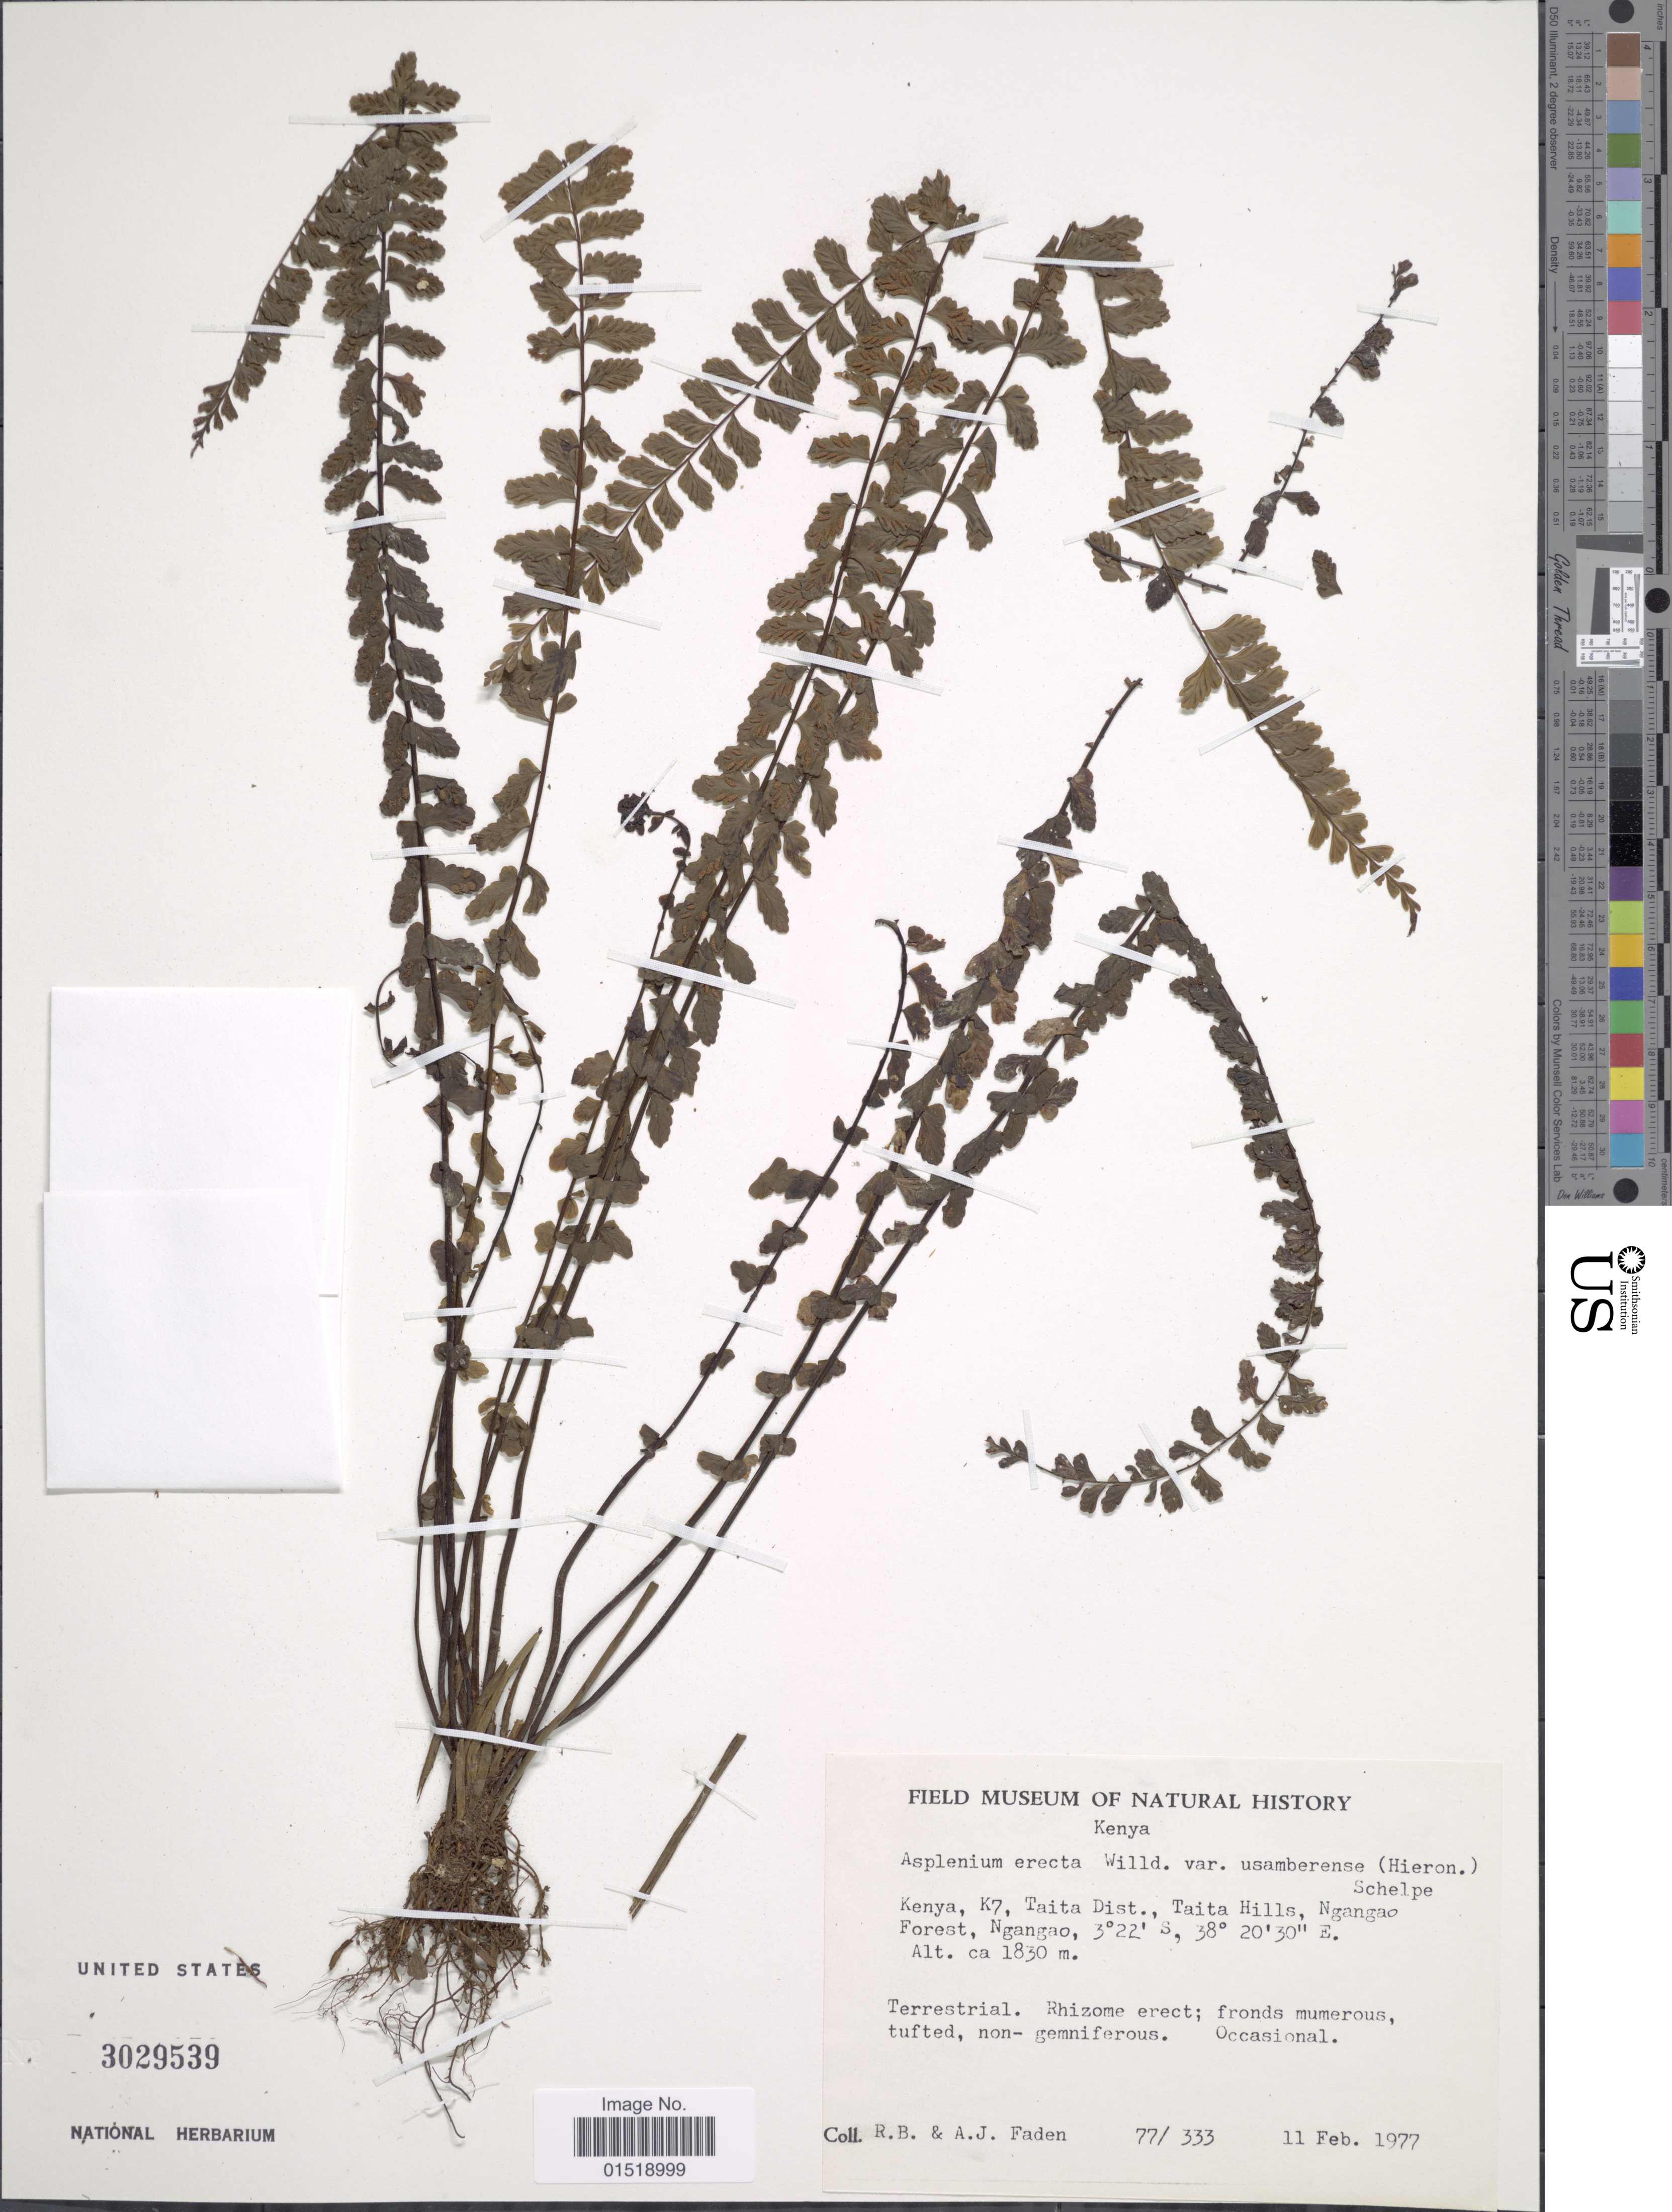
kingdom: Plantae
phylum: Tracheophyta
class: Polypodiopsida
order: Polypodiales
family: Aspleniaceae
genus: Asplenium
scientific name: Asplenium erectum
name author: Bory ex Willd.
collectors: R. B. Faden & A. J. Faden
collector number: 77/333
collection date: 1977-02-11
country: Kenya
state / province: Taita Taveta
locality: Kenya, K7, Taita Dist., Taita Hills, Ngangao Forest, Ngangao.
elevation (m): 1830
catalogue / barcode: US 3029539